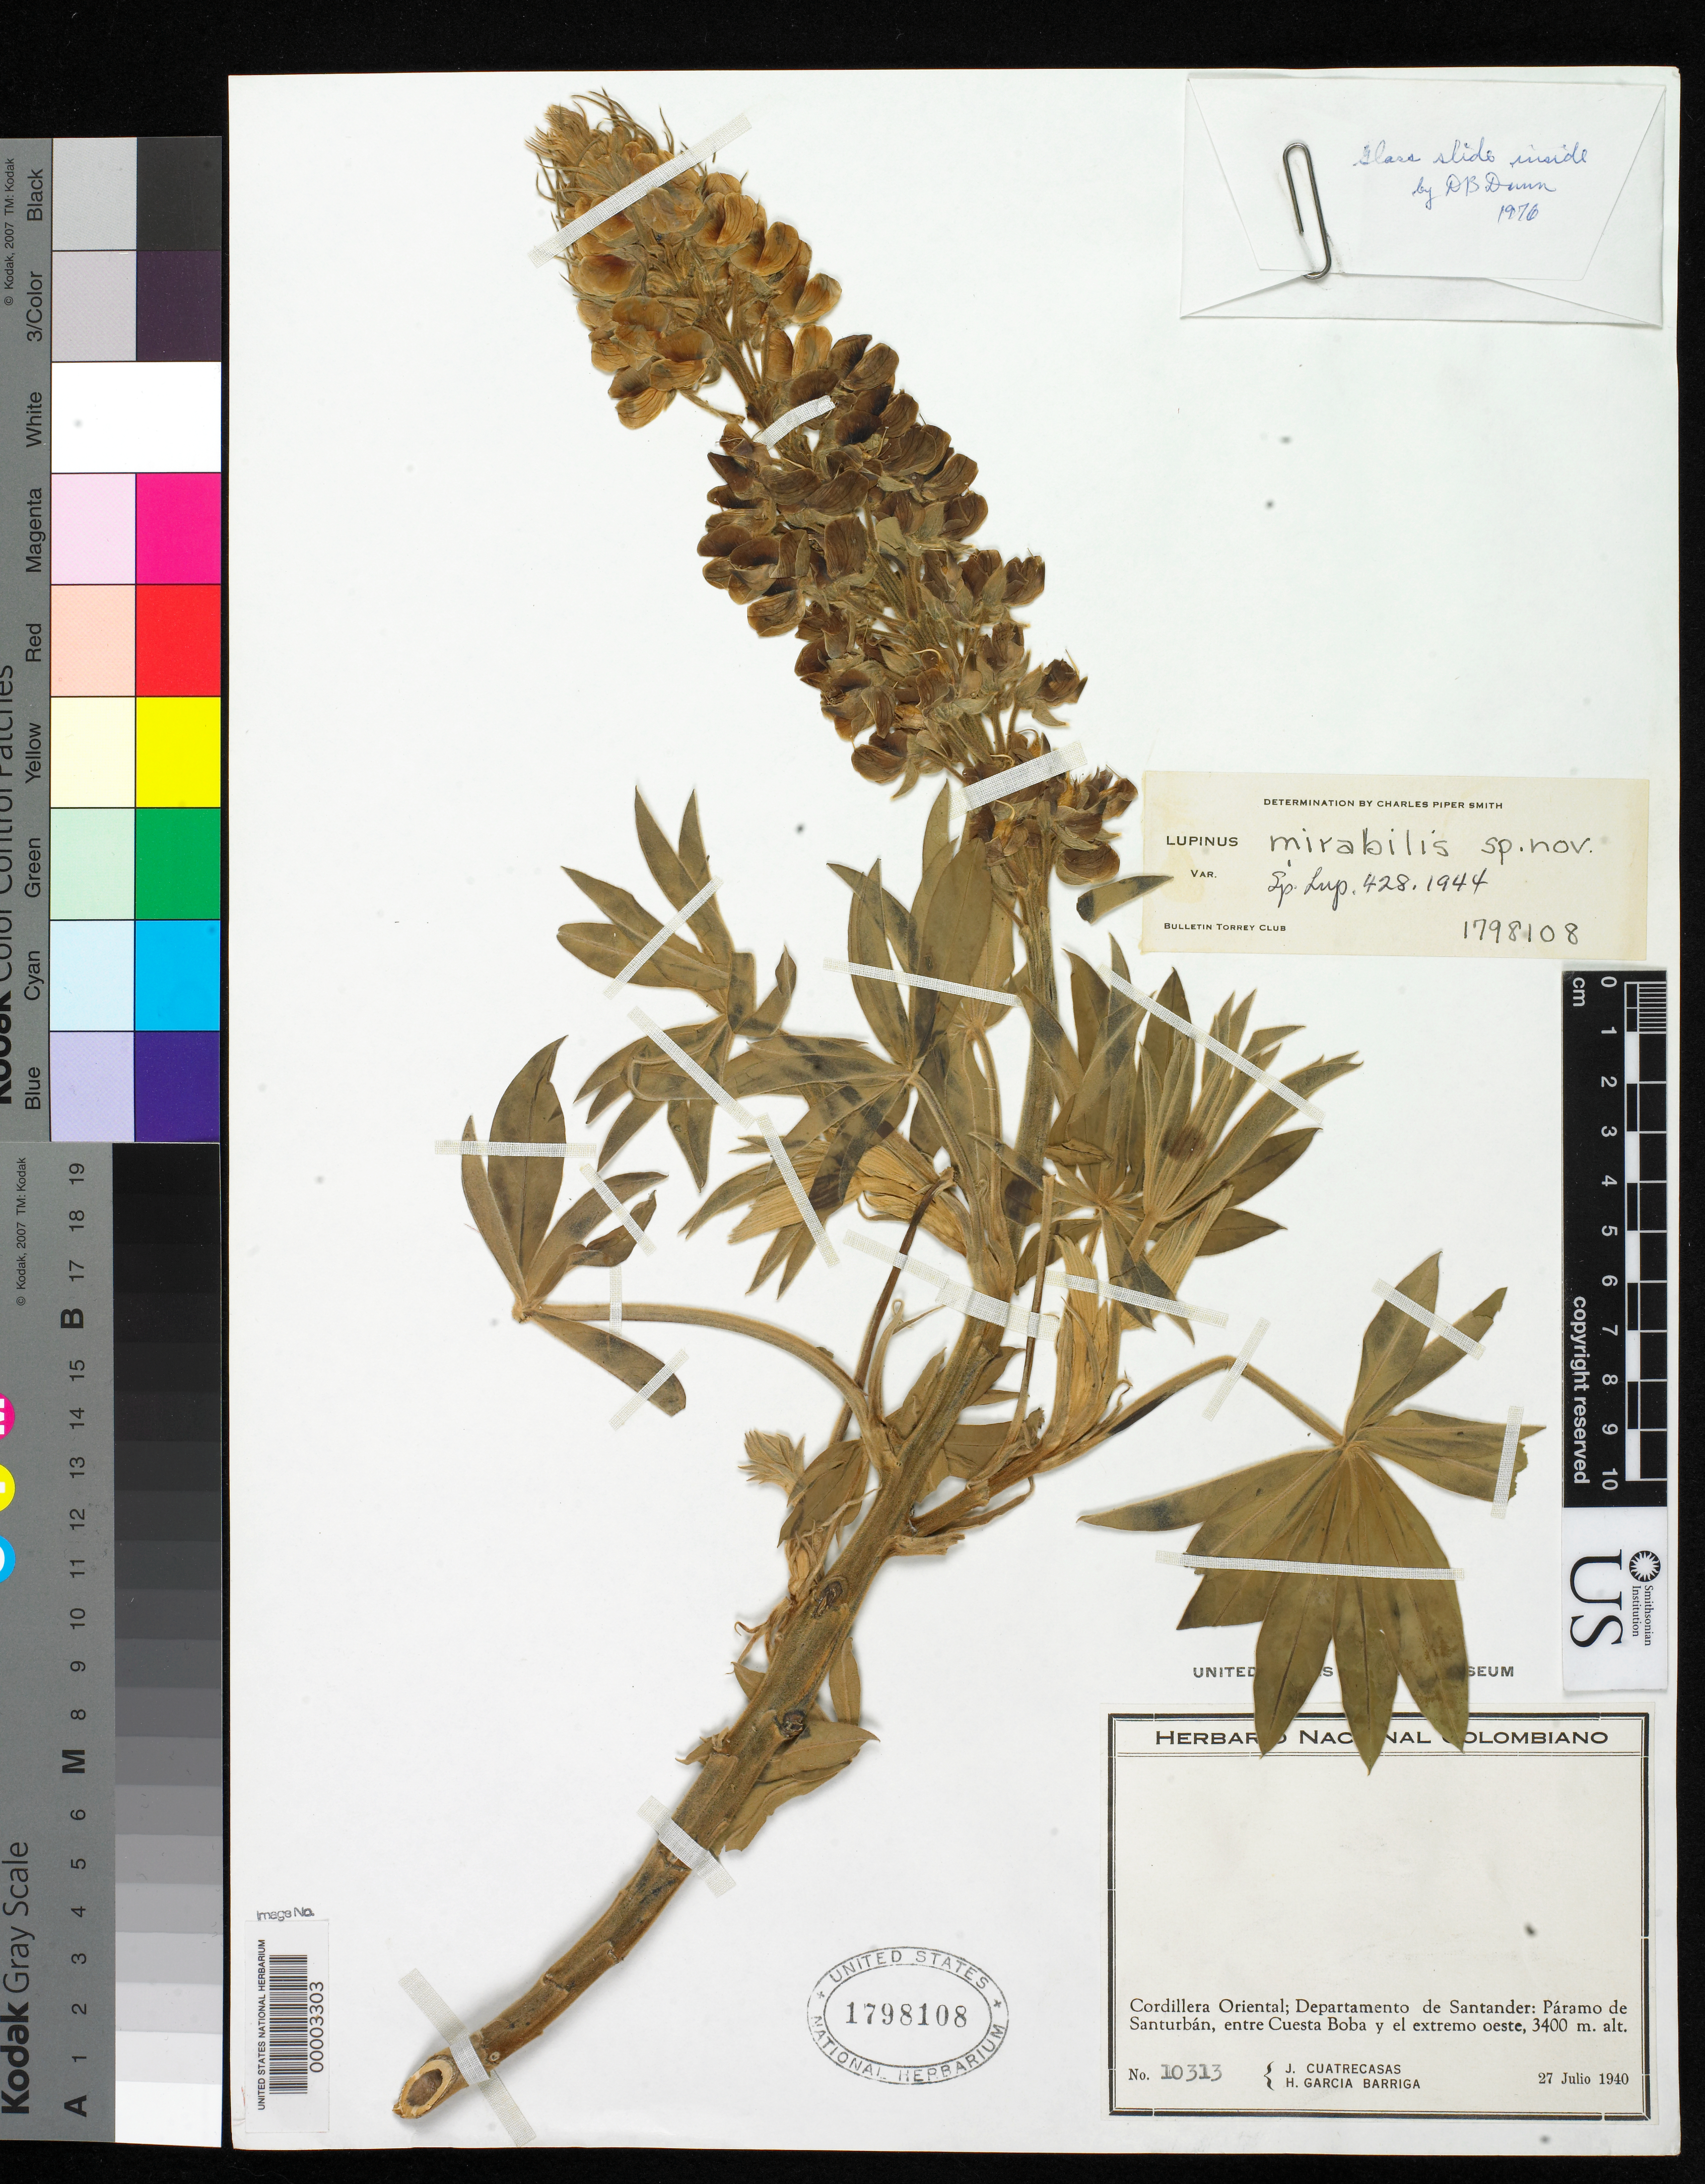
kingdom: Plantae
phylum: Tracheophyta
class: Magnoliopsida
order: Fabales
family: Fabaceae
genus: Lupinus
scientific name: Lupinus mirabilis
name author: C.P. Sm.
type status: Holotype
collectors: J. Cuatrecasas & H. García Barriga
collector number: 10313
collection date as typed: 27 Jul 1940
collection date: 1940-07-27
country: Colombia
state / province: Santander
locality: Paramo de San Turban, entre Cuesta Boba & El Extremo Oeste.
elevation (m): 3400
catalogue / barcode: US 1798108